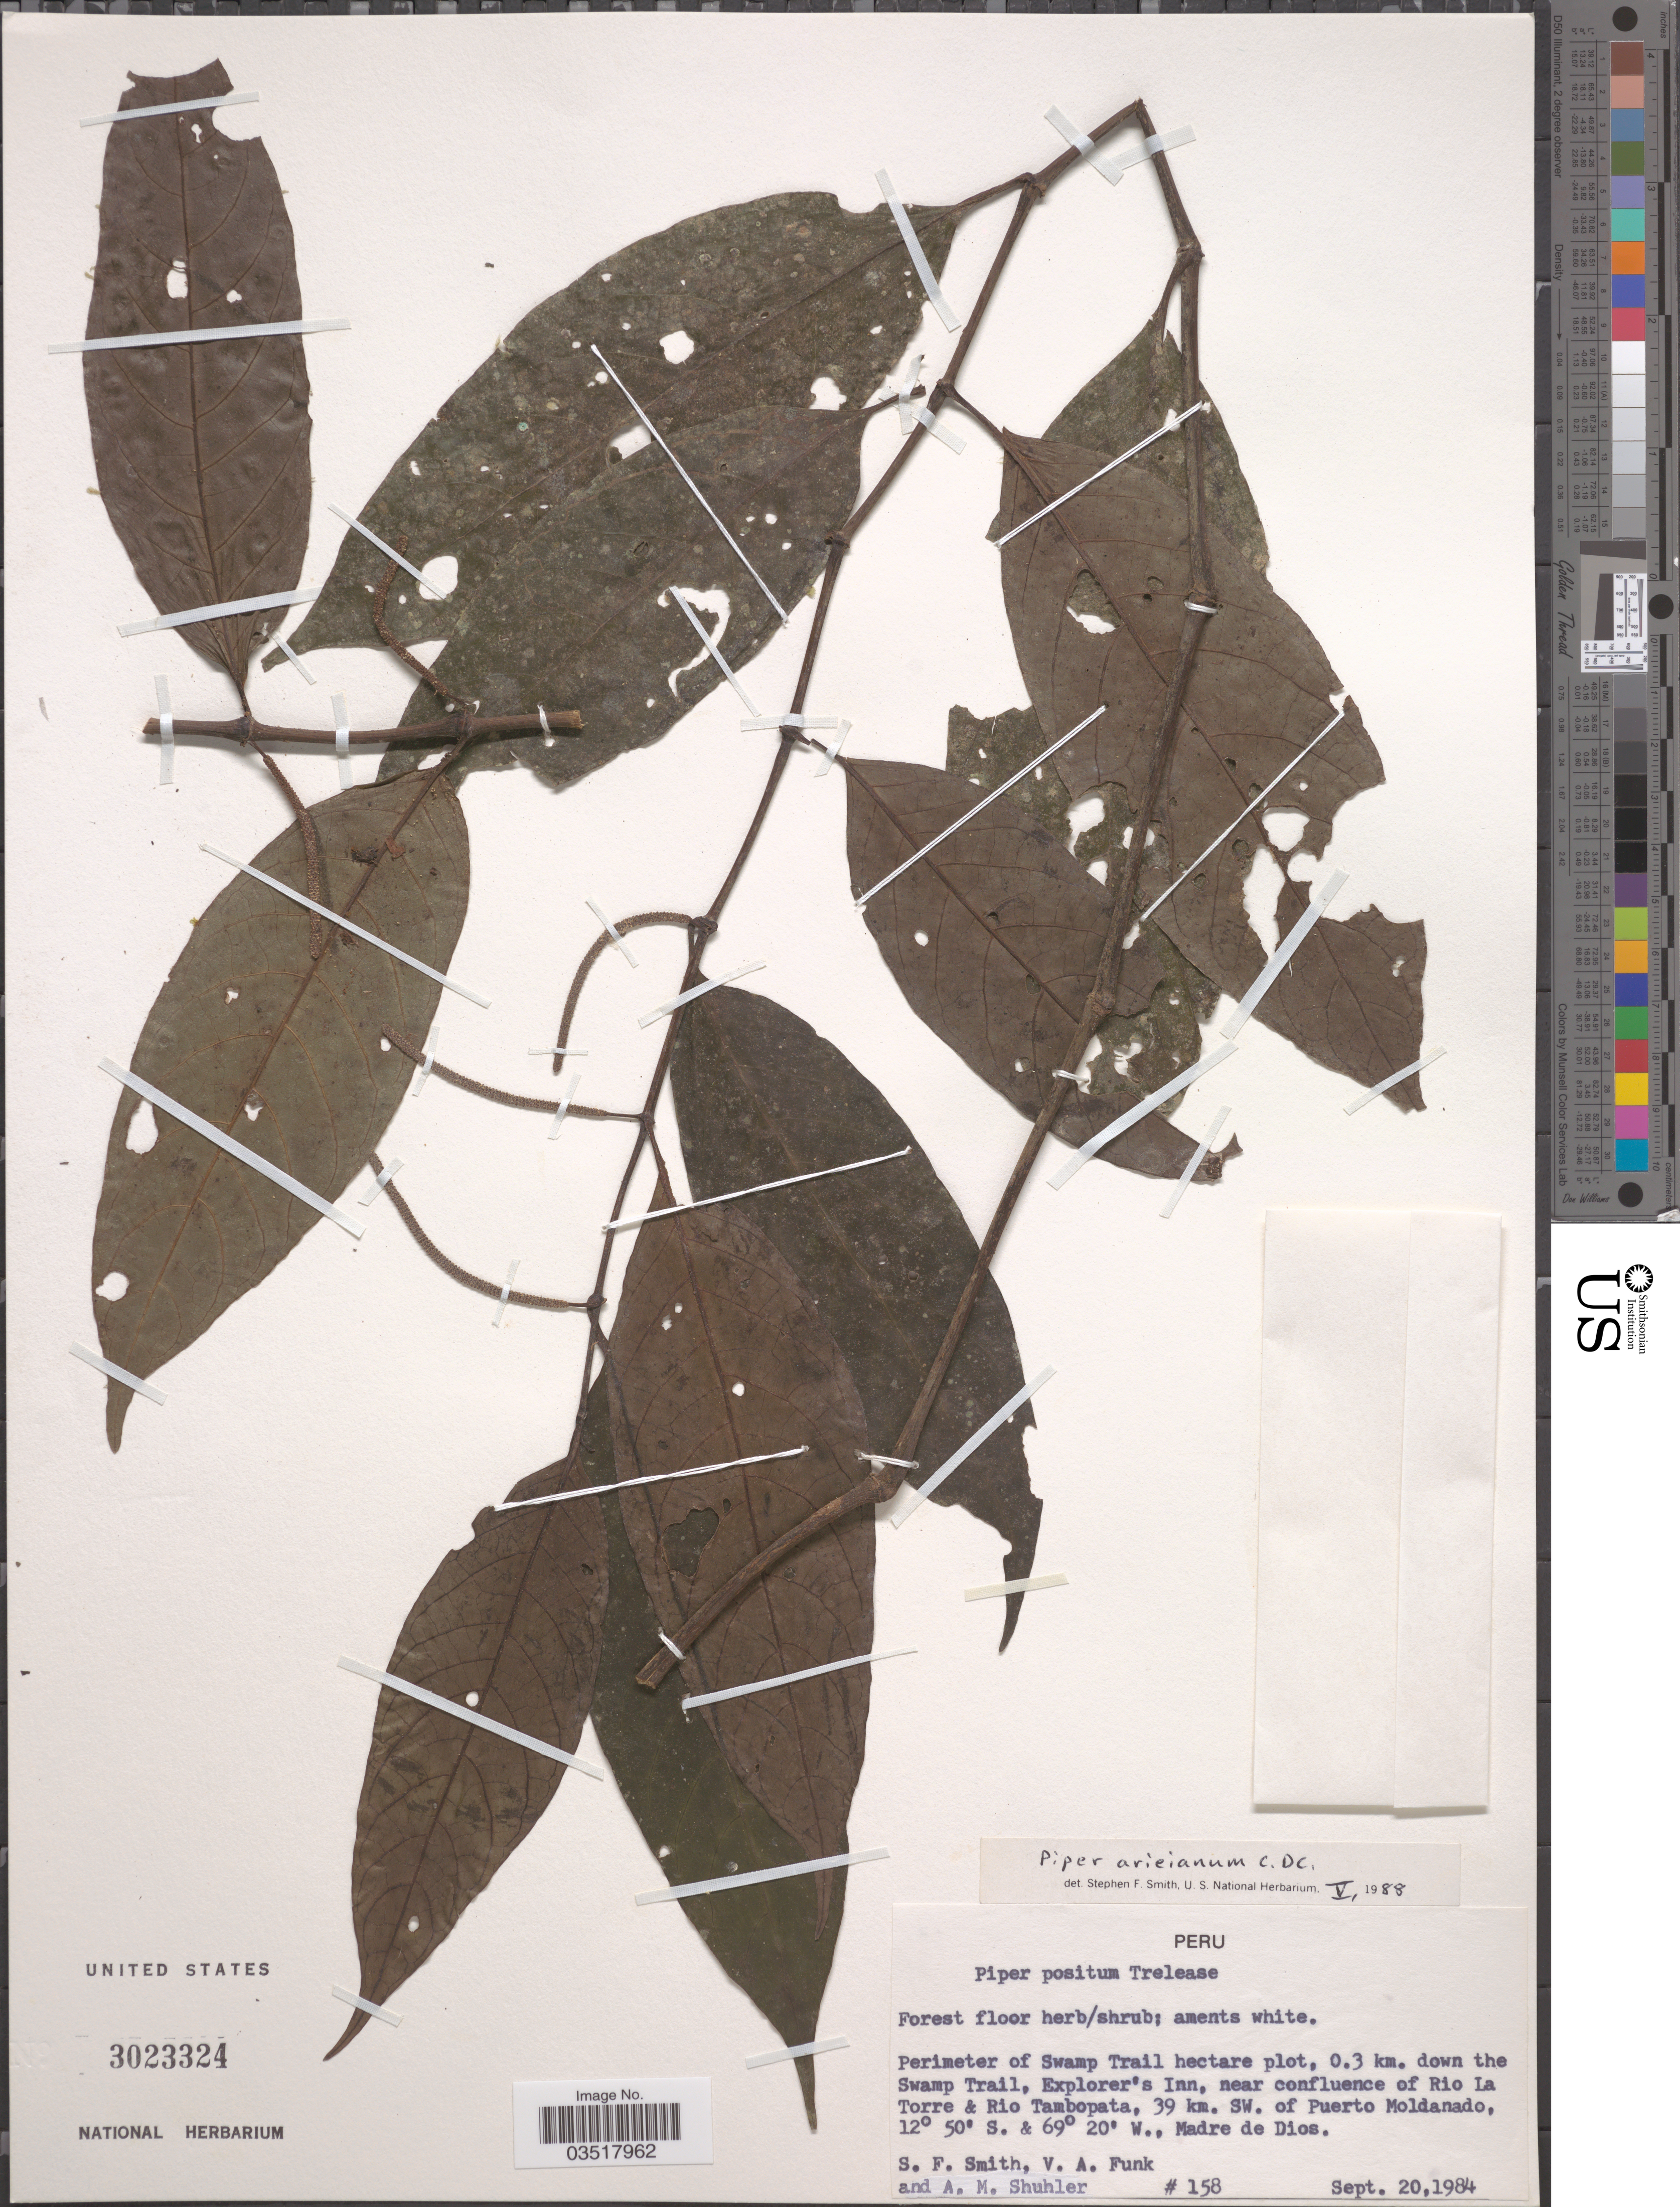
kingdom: Plantae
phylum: Tracheophyta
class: Magnoliopsida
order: Piperales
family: Piperaceae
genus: Piper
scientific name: Piper arieianum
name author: C. DC.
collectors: S.F. Smith, V. Funk & A. Shuhler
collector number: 158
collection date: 1984-09-20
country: Peru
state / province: Madre de Dios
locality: Perimeter of Swamp Trail hectare plot, 0.3 km. down the Swamp Trail, Explorer's Inn, near confluence of Rio La Torre & Rio Tambopata, 39 km. SW. of Puerto Moldanado.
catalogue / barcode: US 3023324